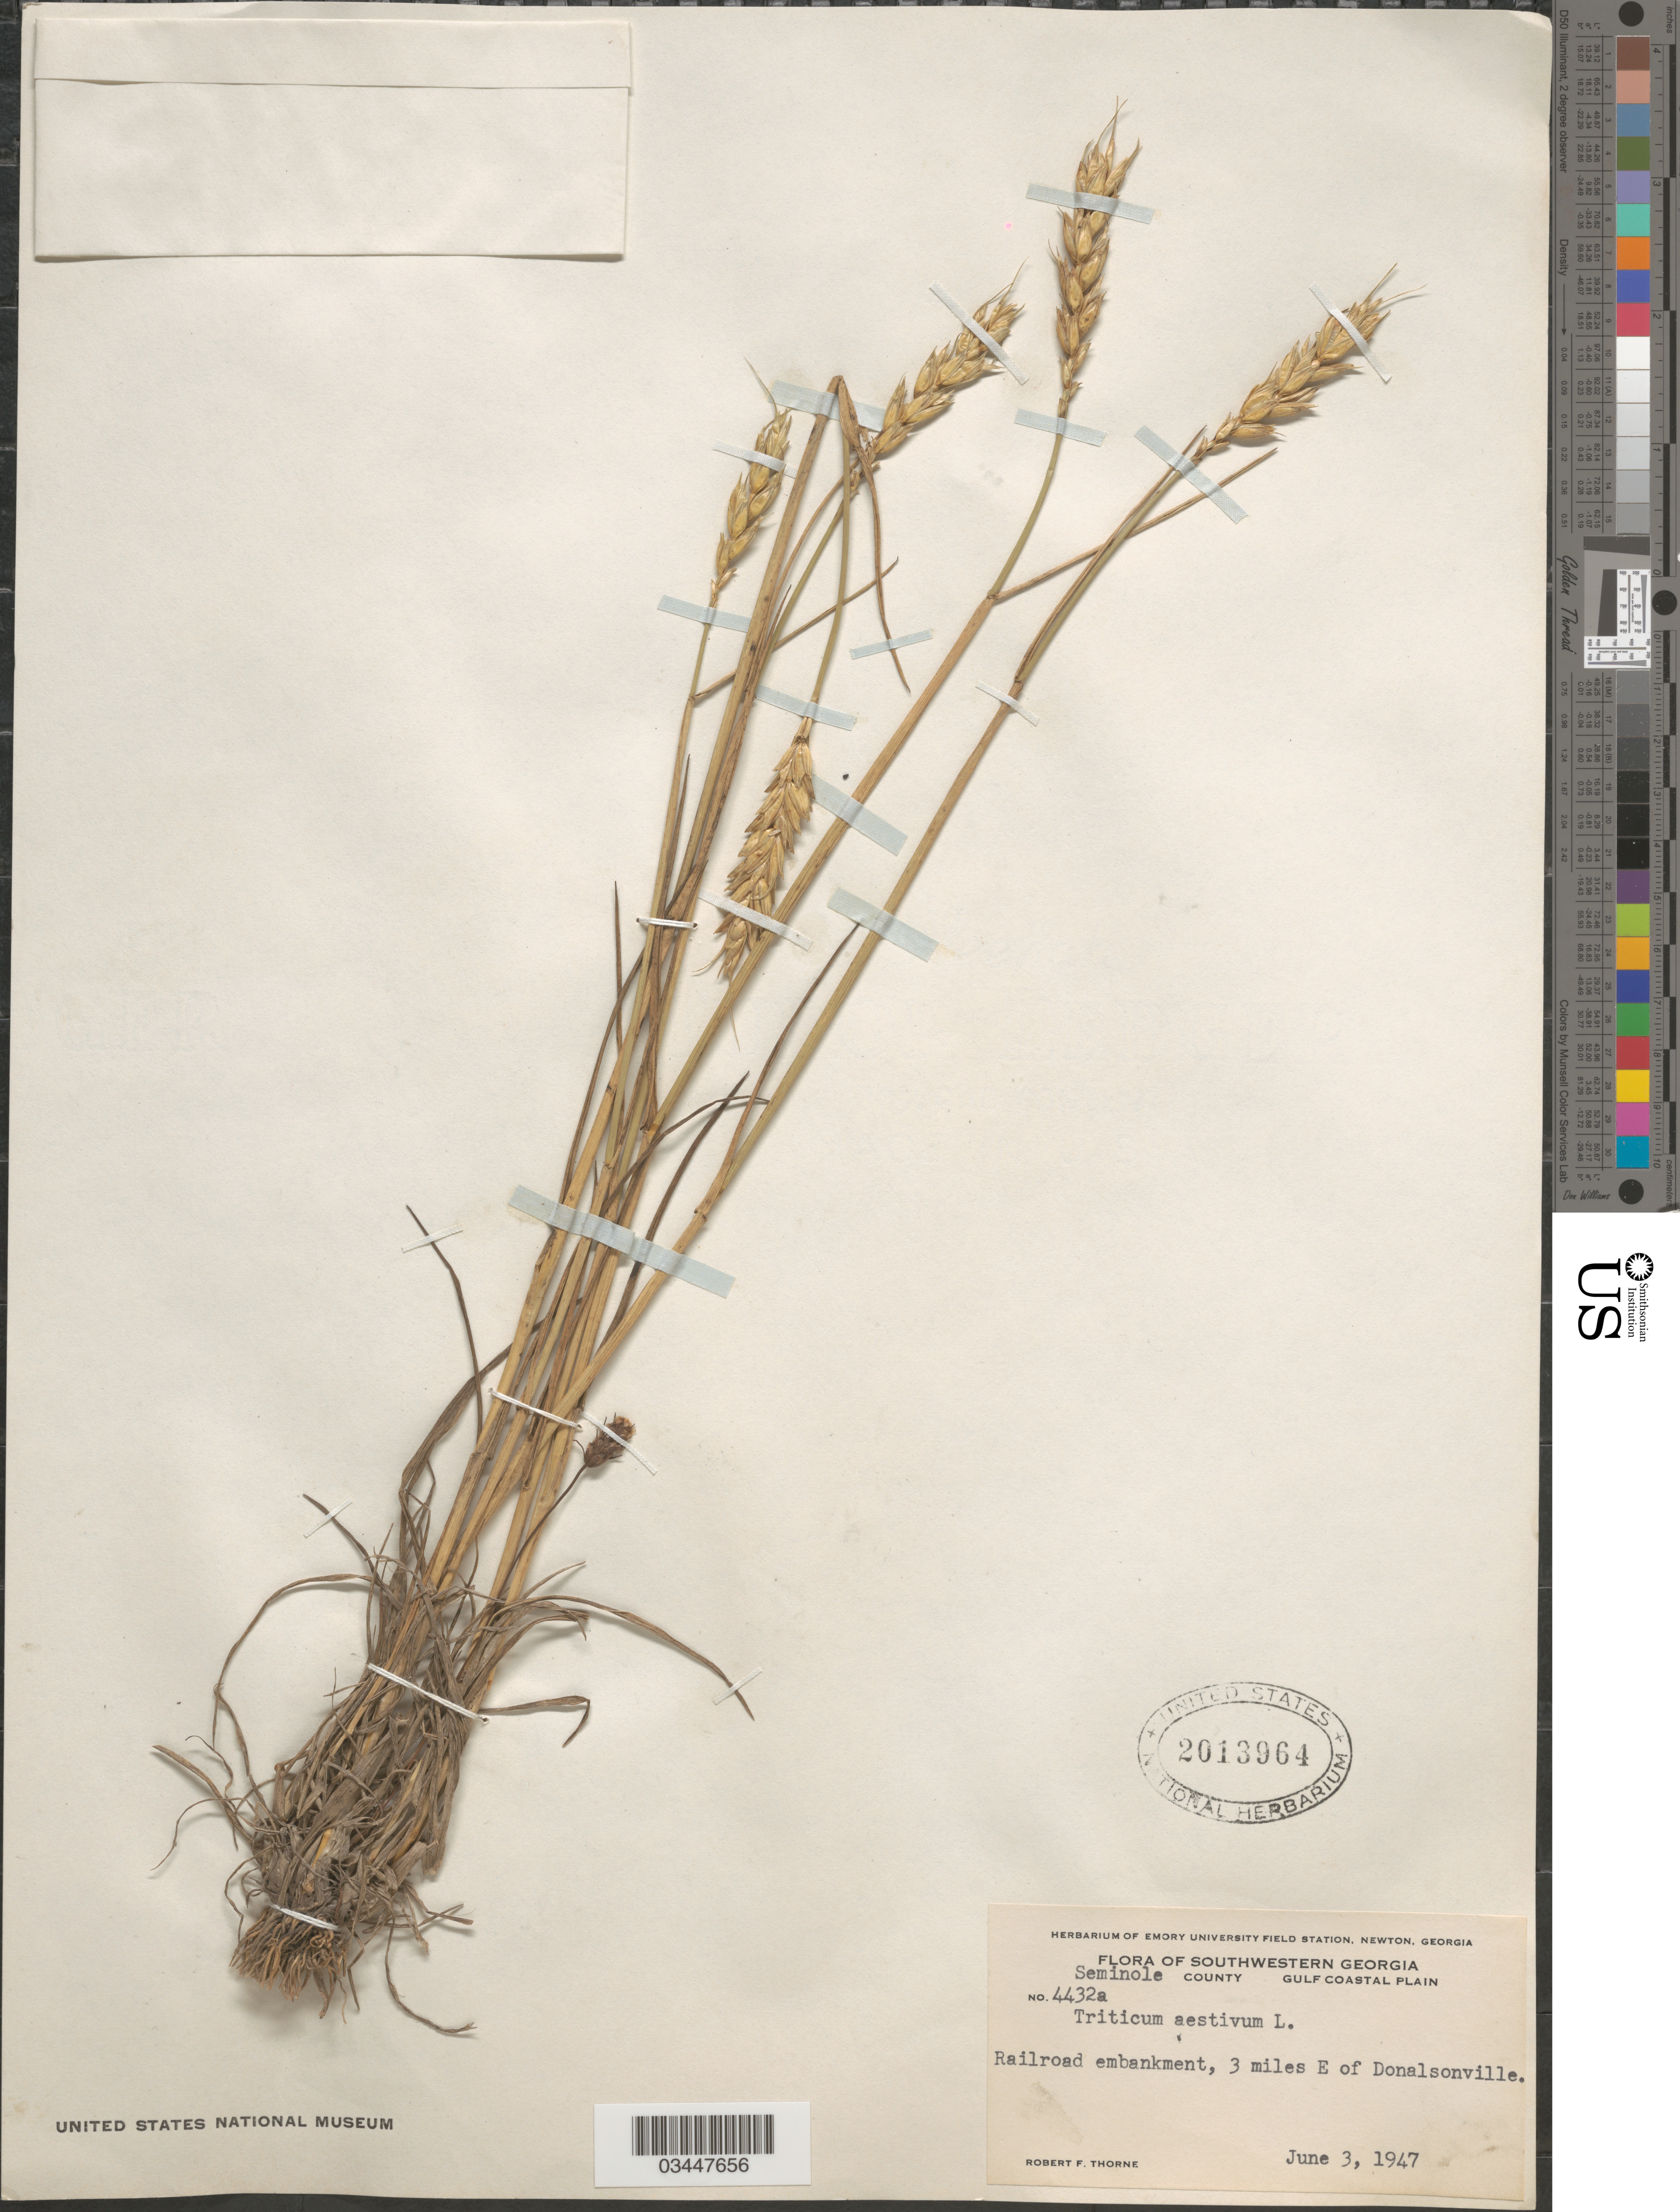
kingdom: Plantae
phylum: Tracheophyta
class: Liliopsida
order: Poales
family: Poaceae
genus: Triticum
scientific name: Triticum aestivum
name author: L.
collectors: R. F. Thorne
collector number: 4432a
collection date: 1947-06-03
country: United States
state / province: Georgia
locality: Southwestern Georgia. Seminole County. Gulf Coastal Plain. Railroad embankment, 3 miles E of Donalsonville.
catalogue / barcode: US 2013964